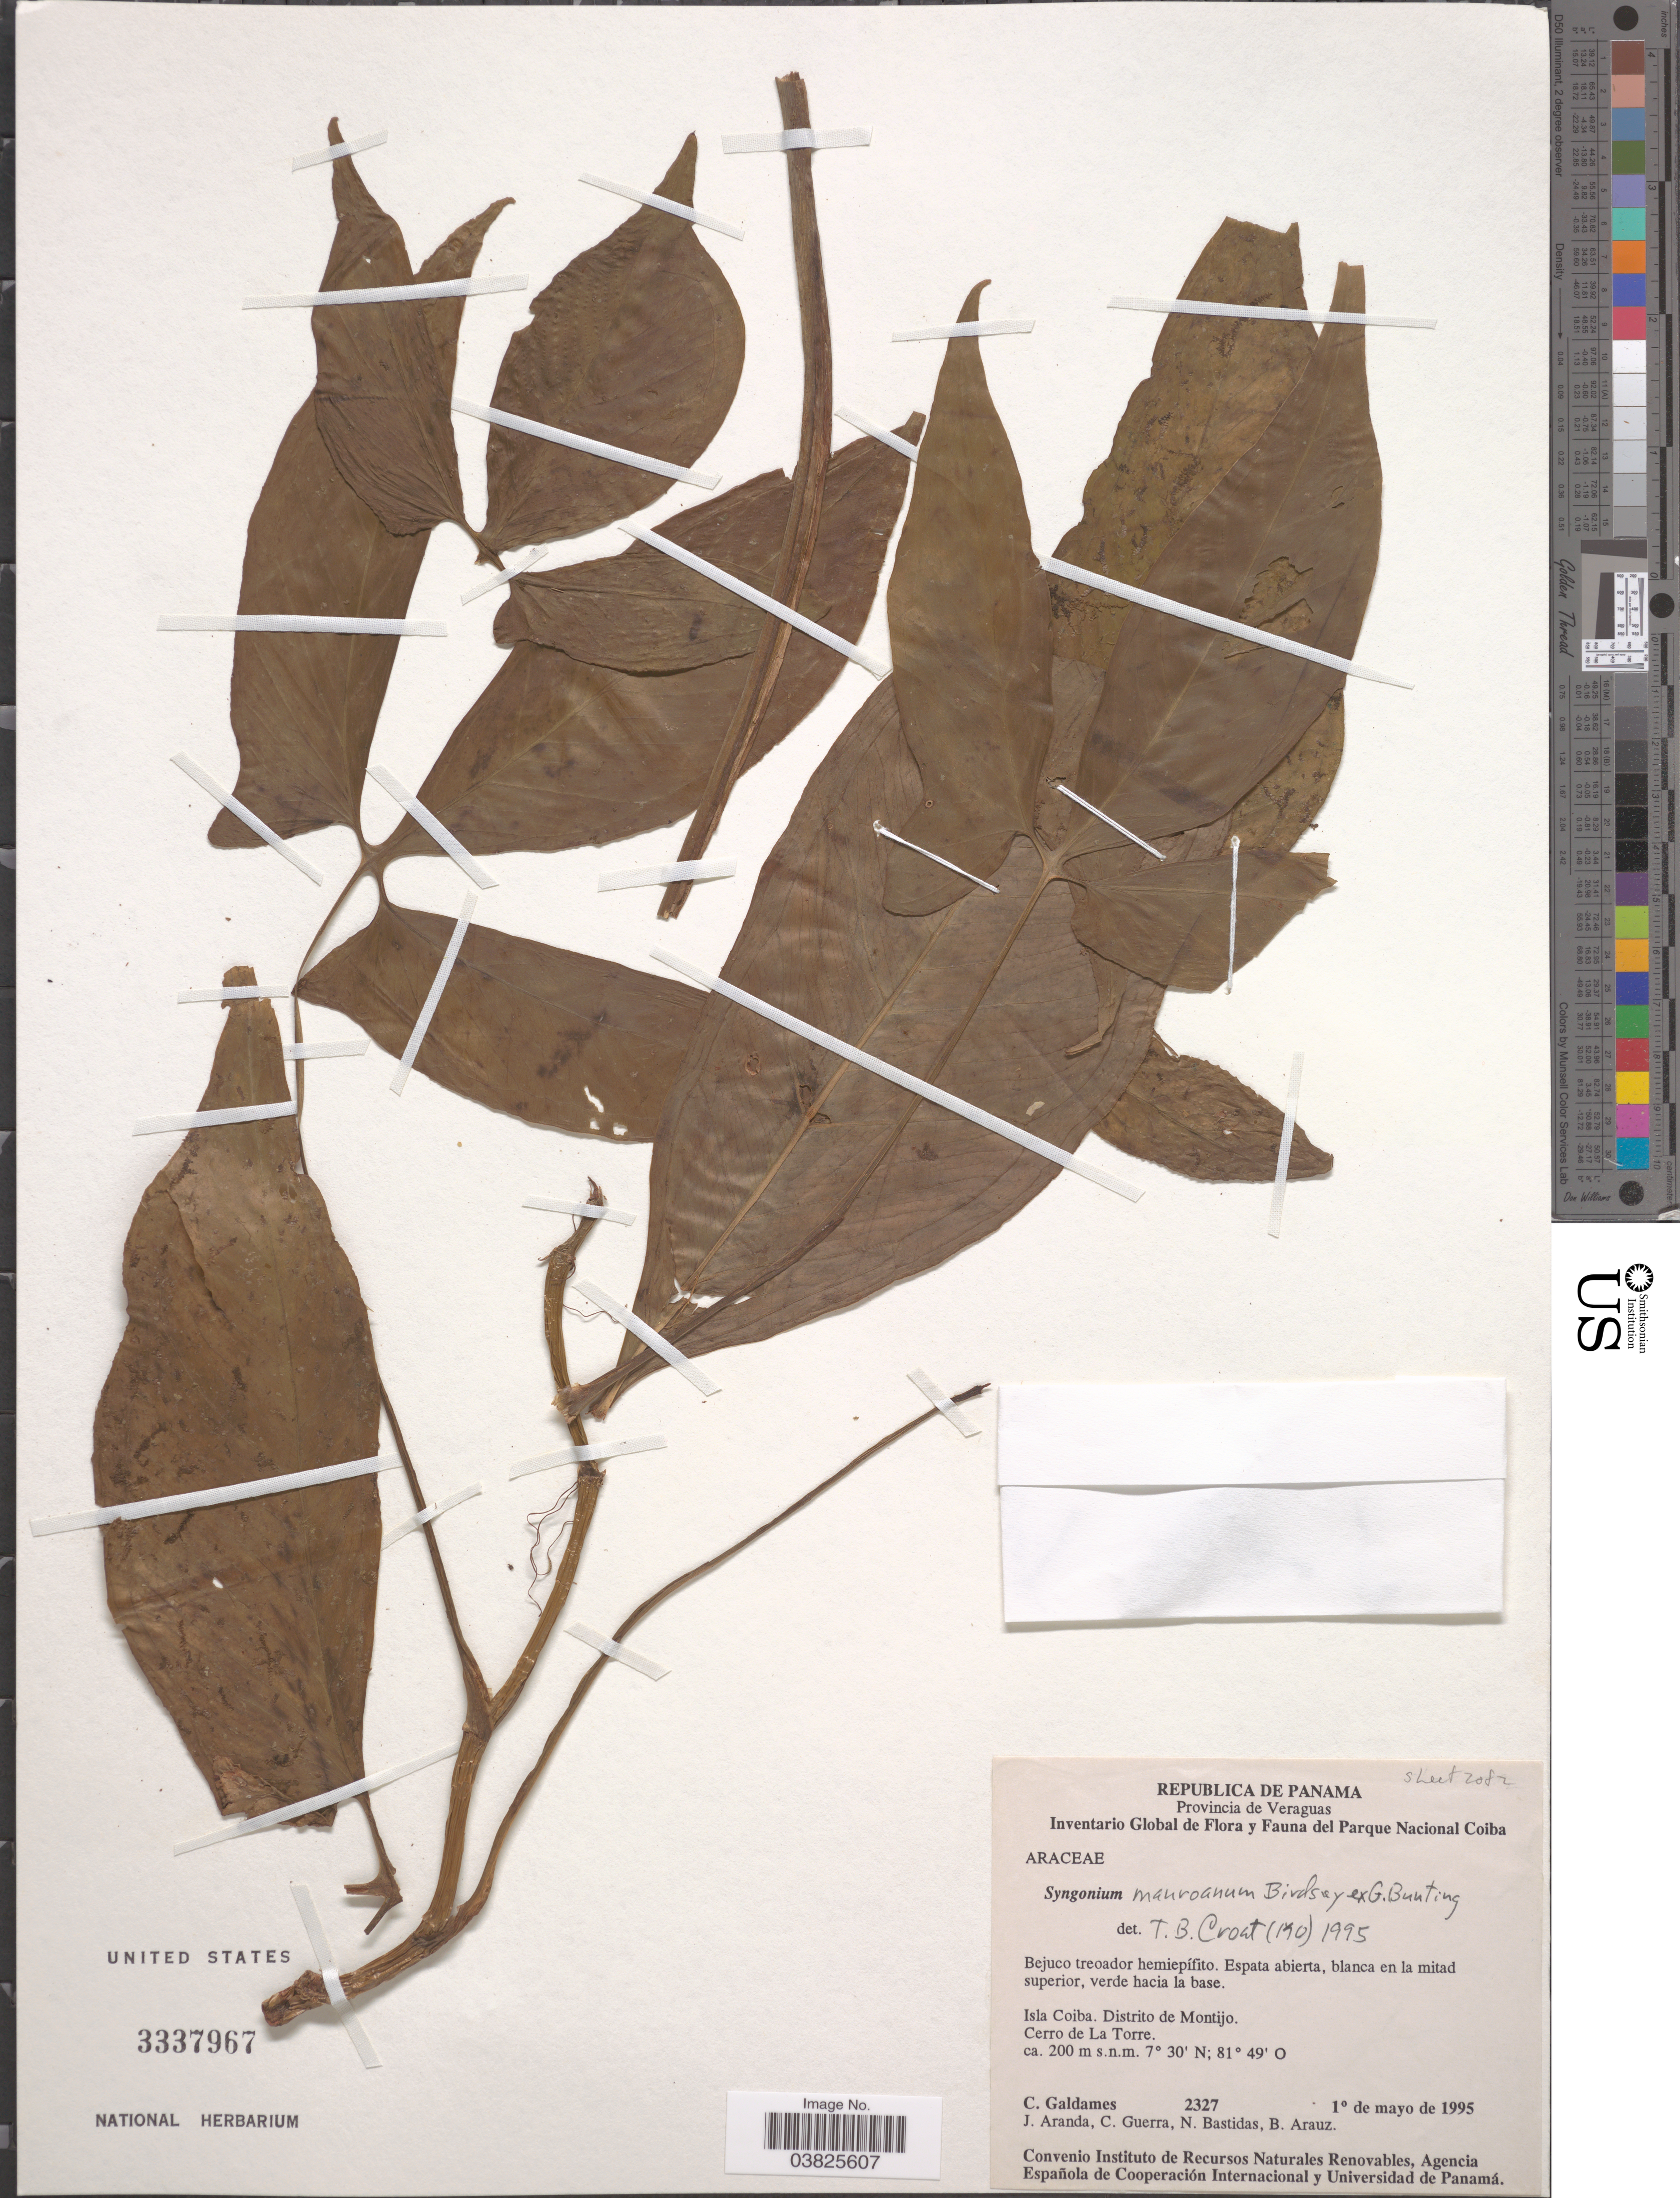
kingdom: Plantae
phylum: Tracheophyta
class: Liliopsida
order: Alismatales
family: Araceae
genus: Syngonium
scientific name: Syngonium mauroanum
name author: Birdsey ex G.S. Bunting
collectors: C. Galdames, J. Aranda, C. Guerra, N. Bastidas & B. Araúz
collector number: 2327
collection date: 1995-05-01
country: Panama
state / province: Veraguas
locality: Isla Coiba. Distrito de Montijo. Cerro de La Torre.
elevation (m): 200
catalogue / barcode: US 3337967